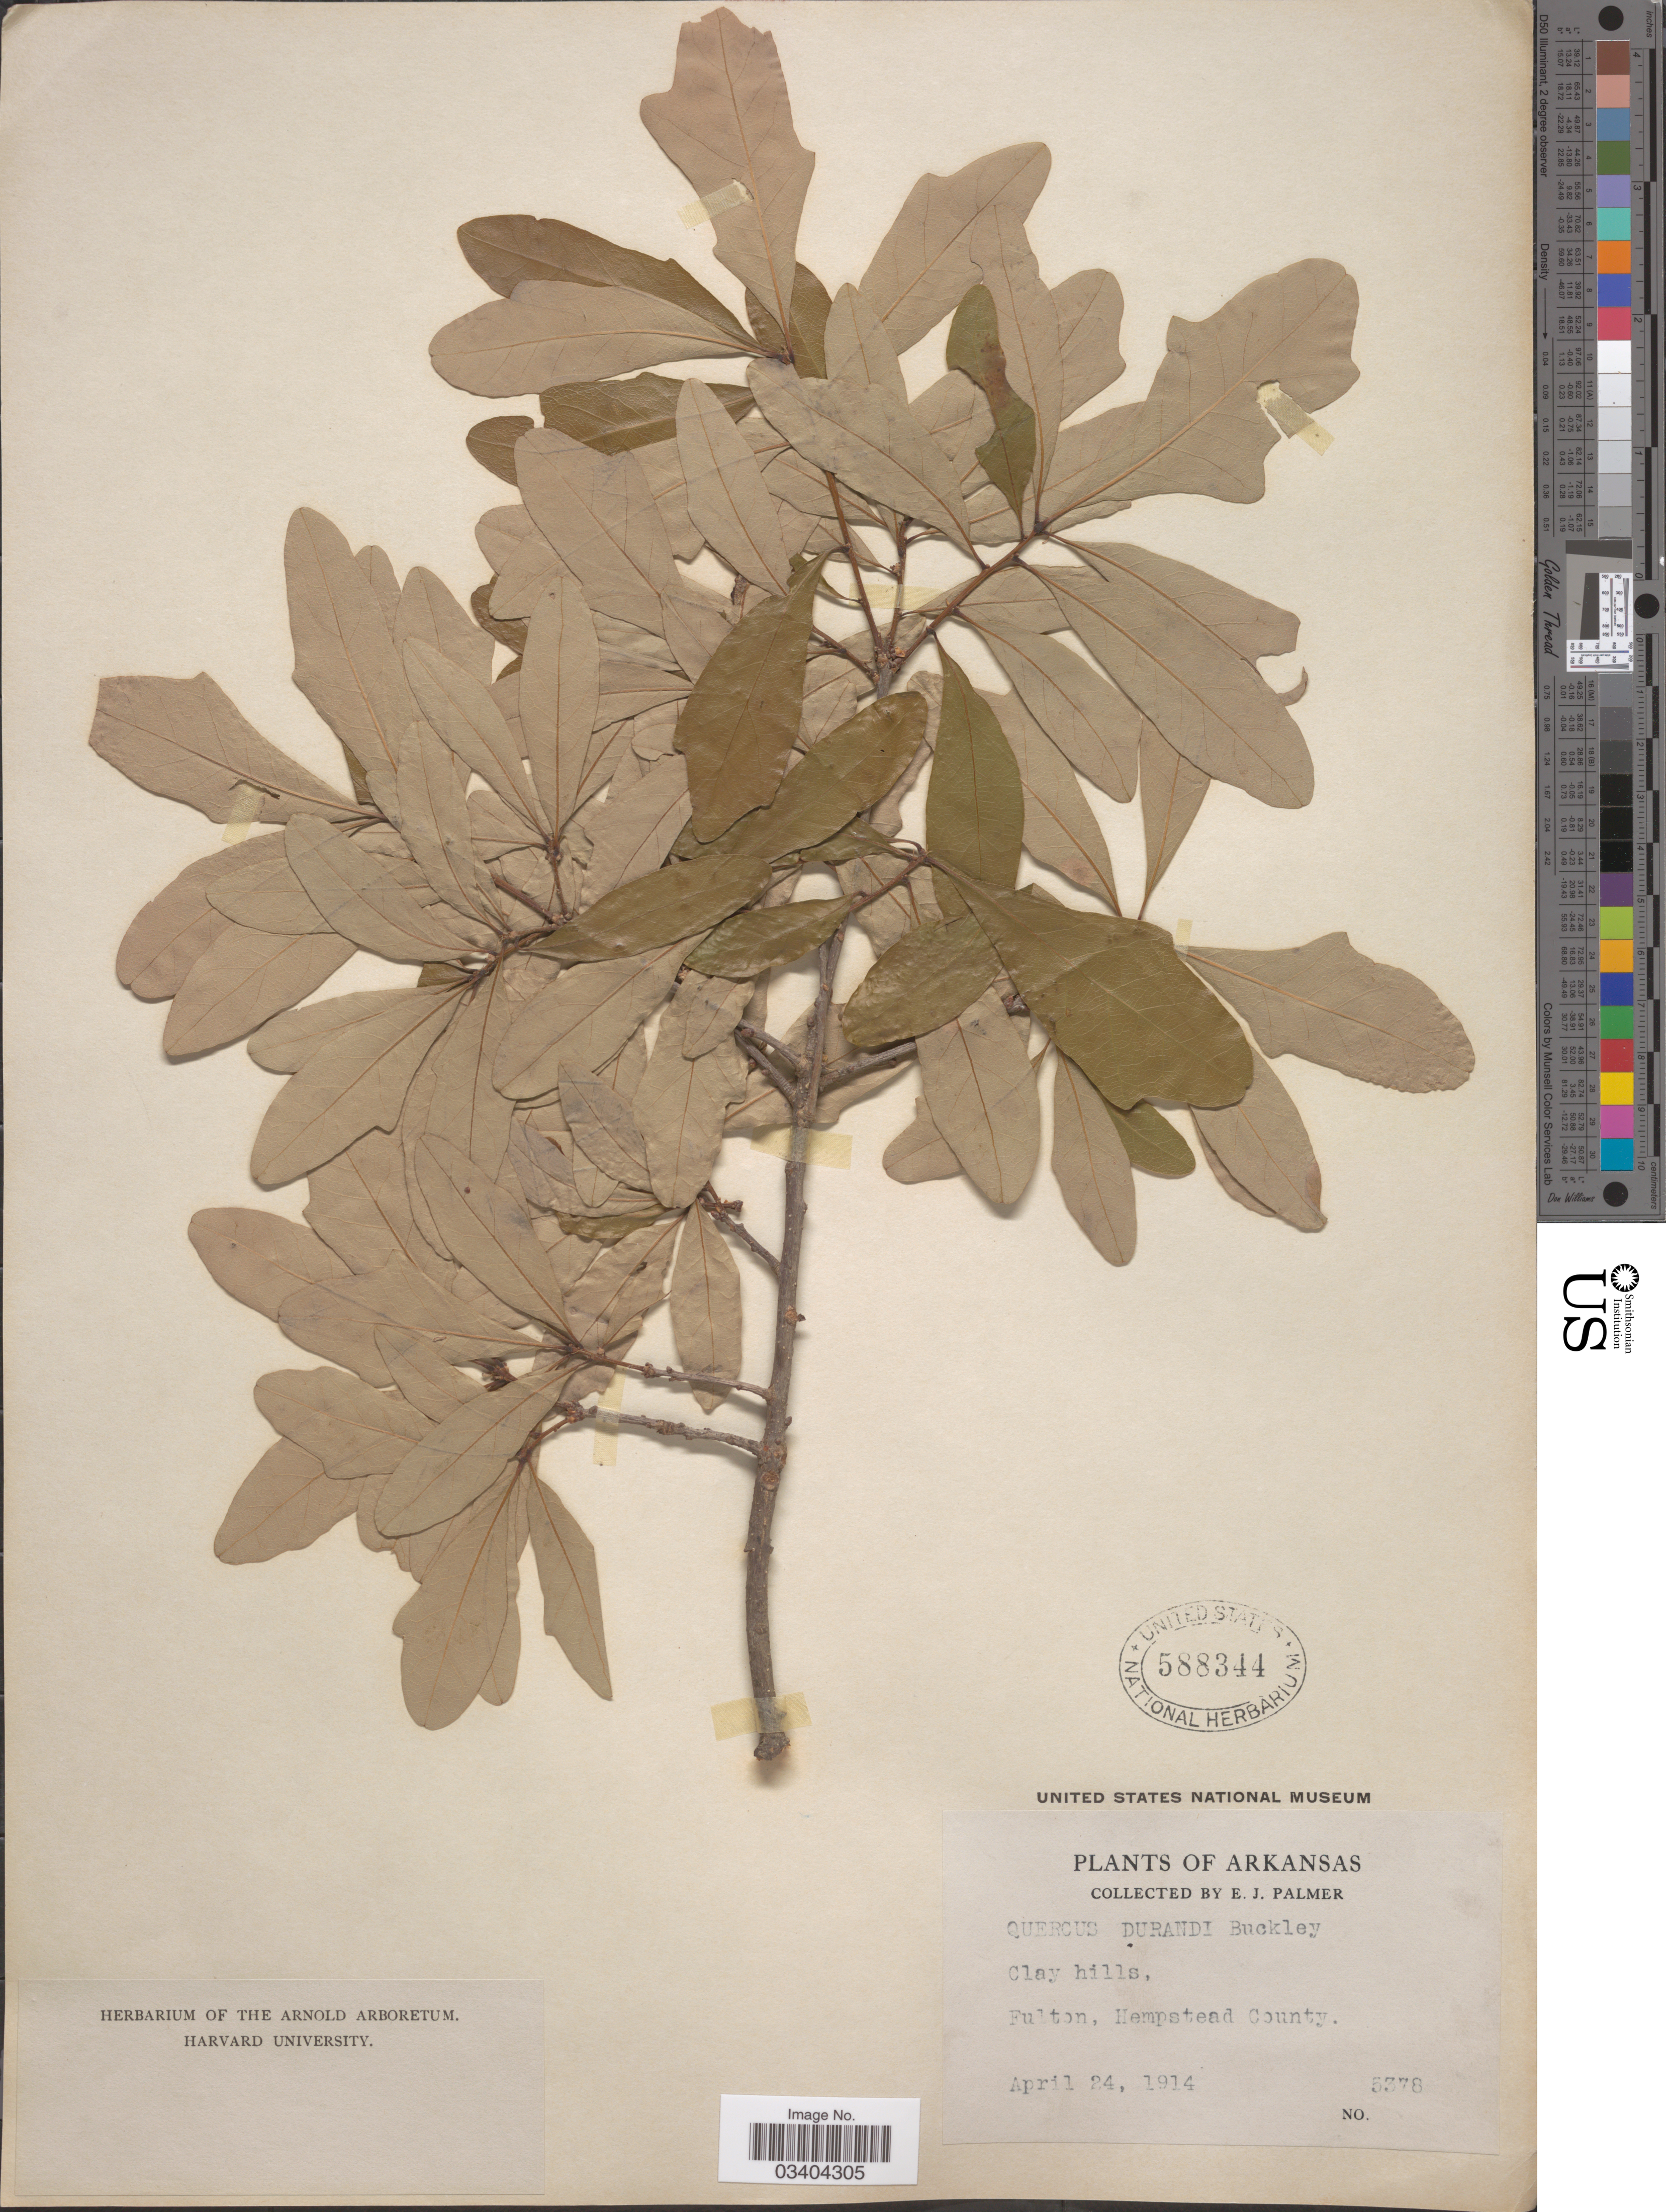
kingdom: Plantae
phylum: Tracheophyta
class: Magnoliopsida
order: Fagales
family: Fagaceae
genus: Quercus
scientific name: Quercus durandii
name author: Buckley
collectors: E. J. Palmer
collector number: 5378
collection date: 1914-04-24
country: United States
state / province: Arkansas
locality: Clay hills, Fulton, Hempstead County.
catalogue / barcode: US 588344